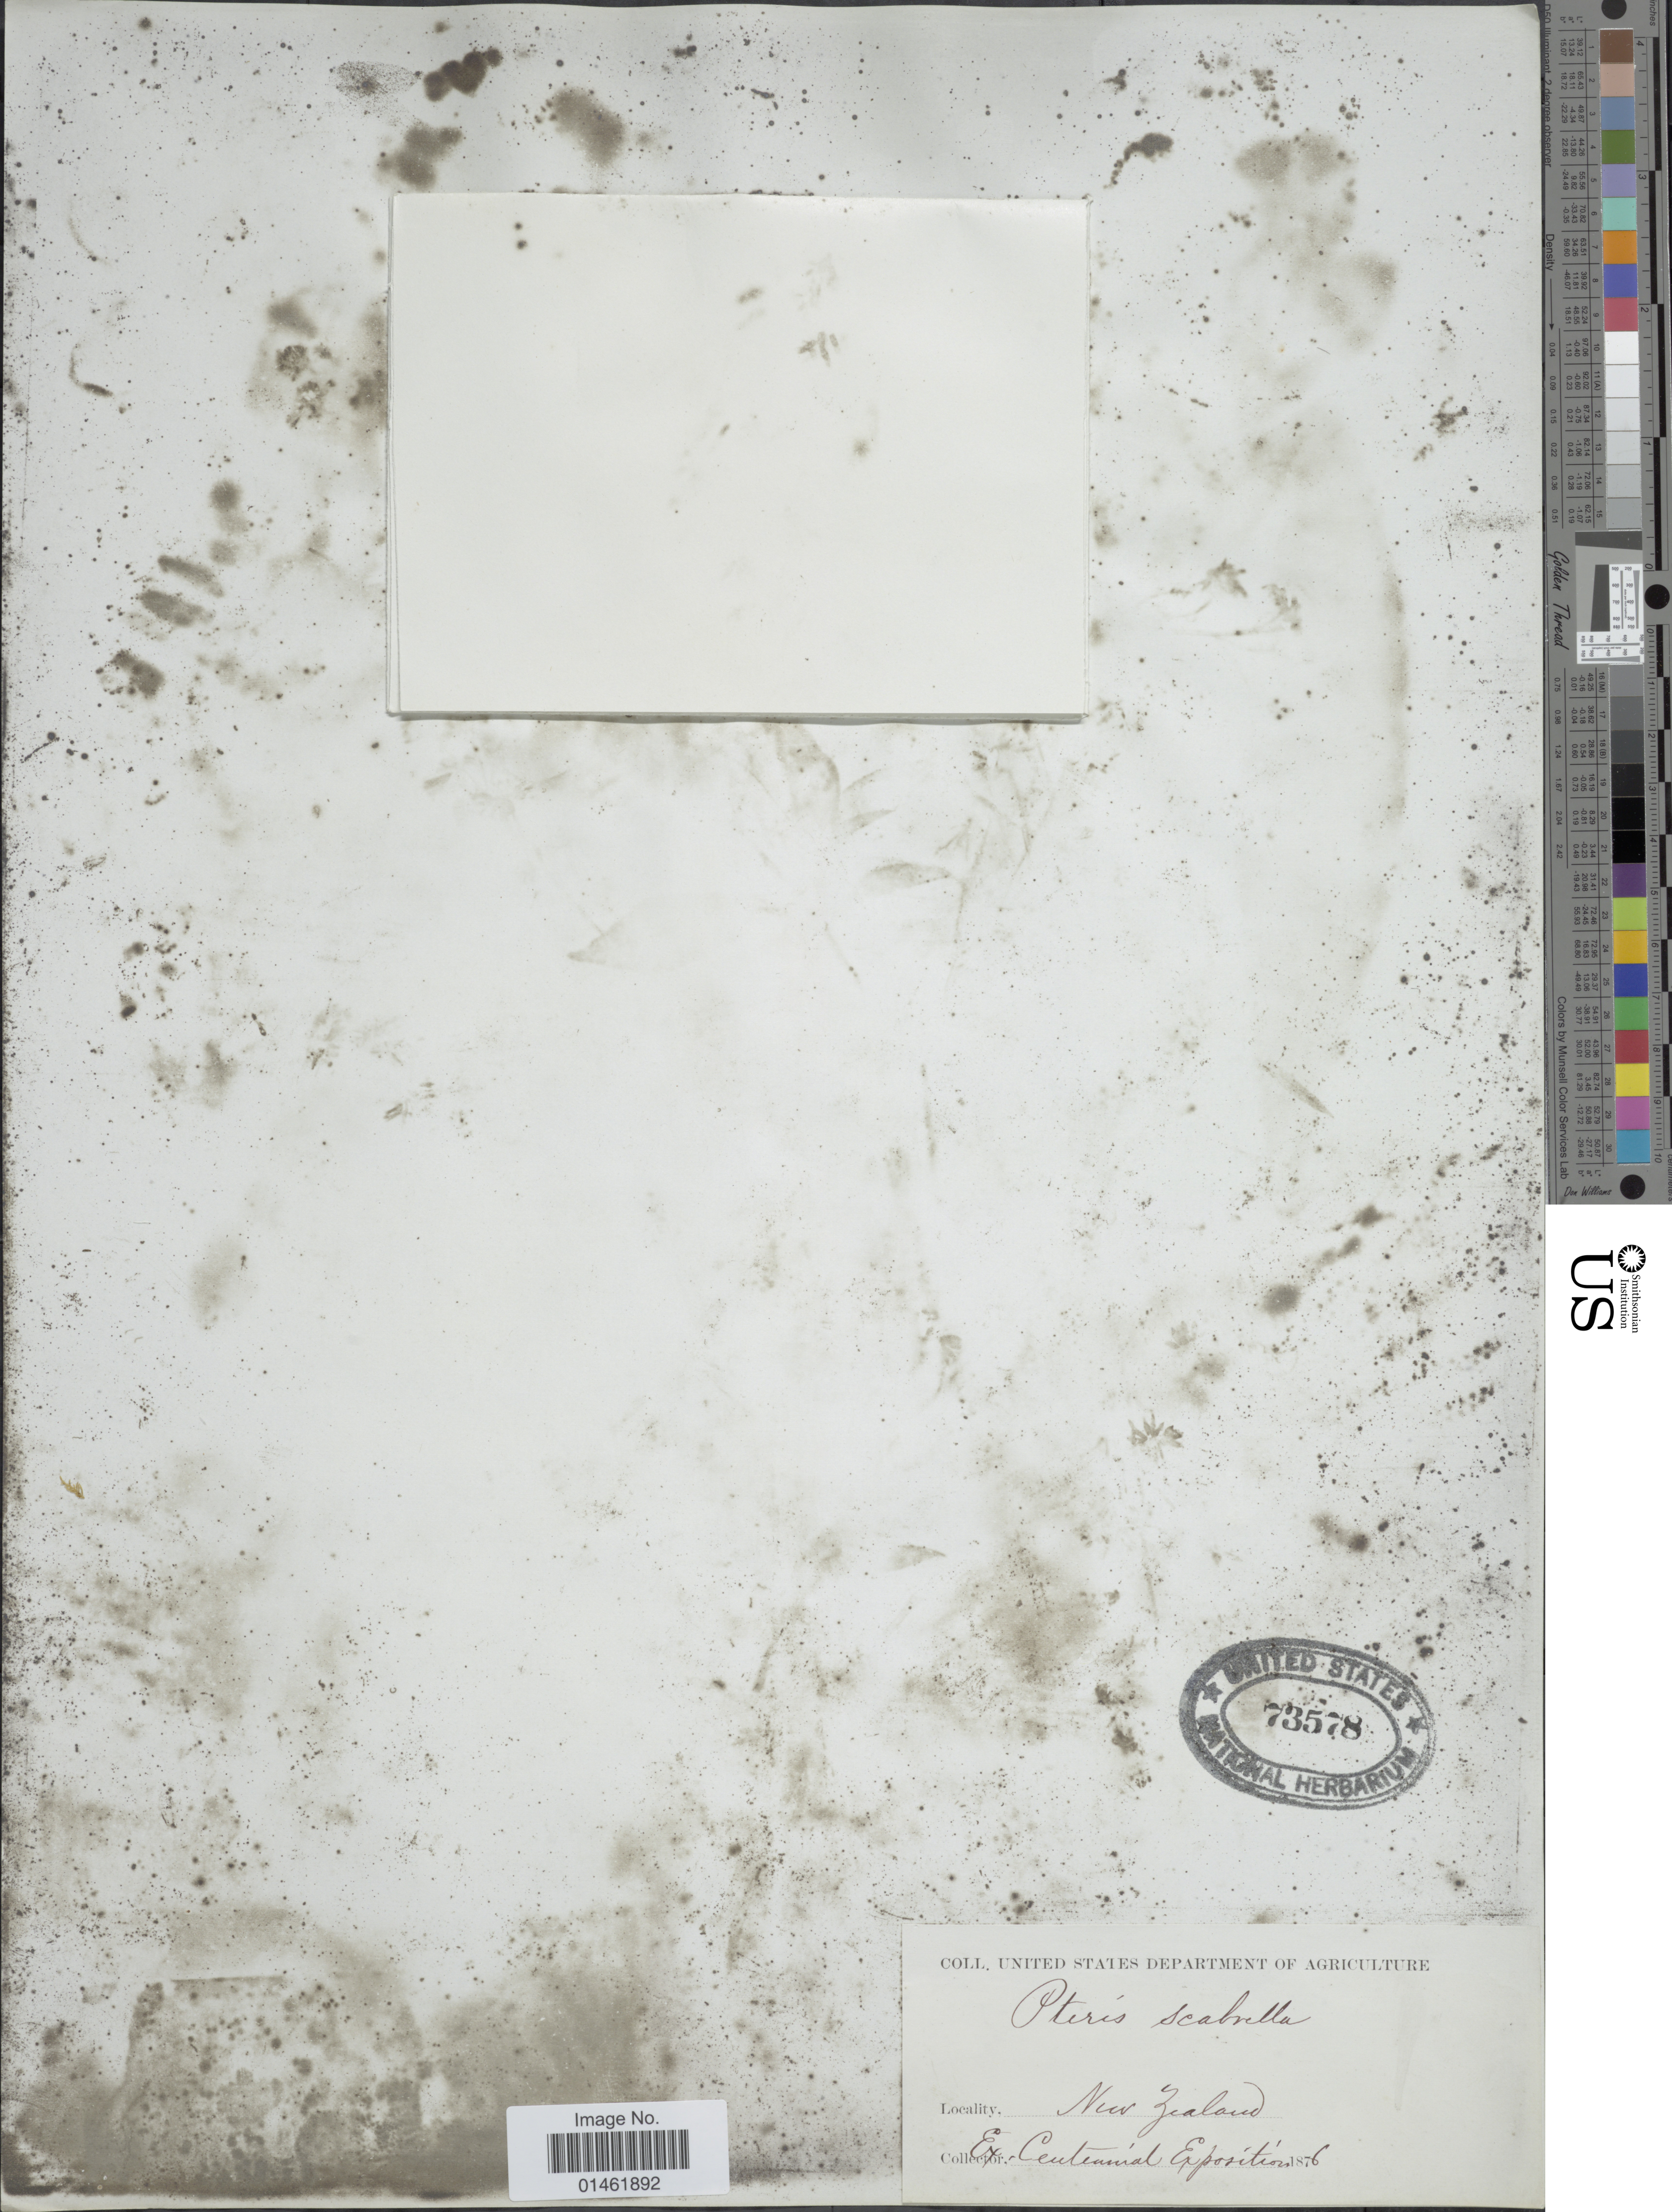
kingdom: Plantae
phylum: Tracheophyta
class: Polypodiopsida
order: Polypodiales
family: Dennstaedtiaceae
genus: Paesia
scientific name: Paesia scaberula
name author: Kuhn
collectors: United States Department of Agriculture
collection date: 1876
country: New Zealand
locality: New Zealand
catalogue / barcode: US 73578